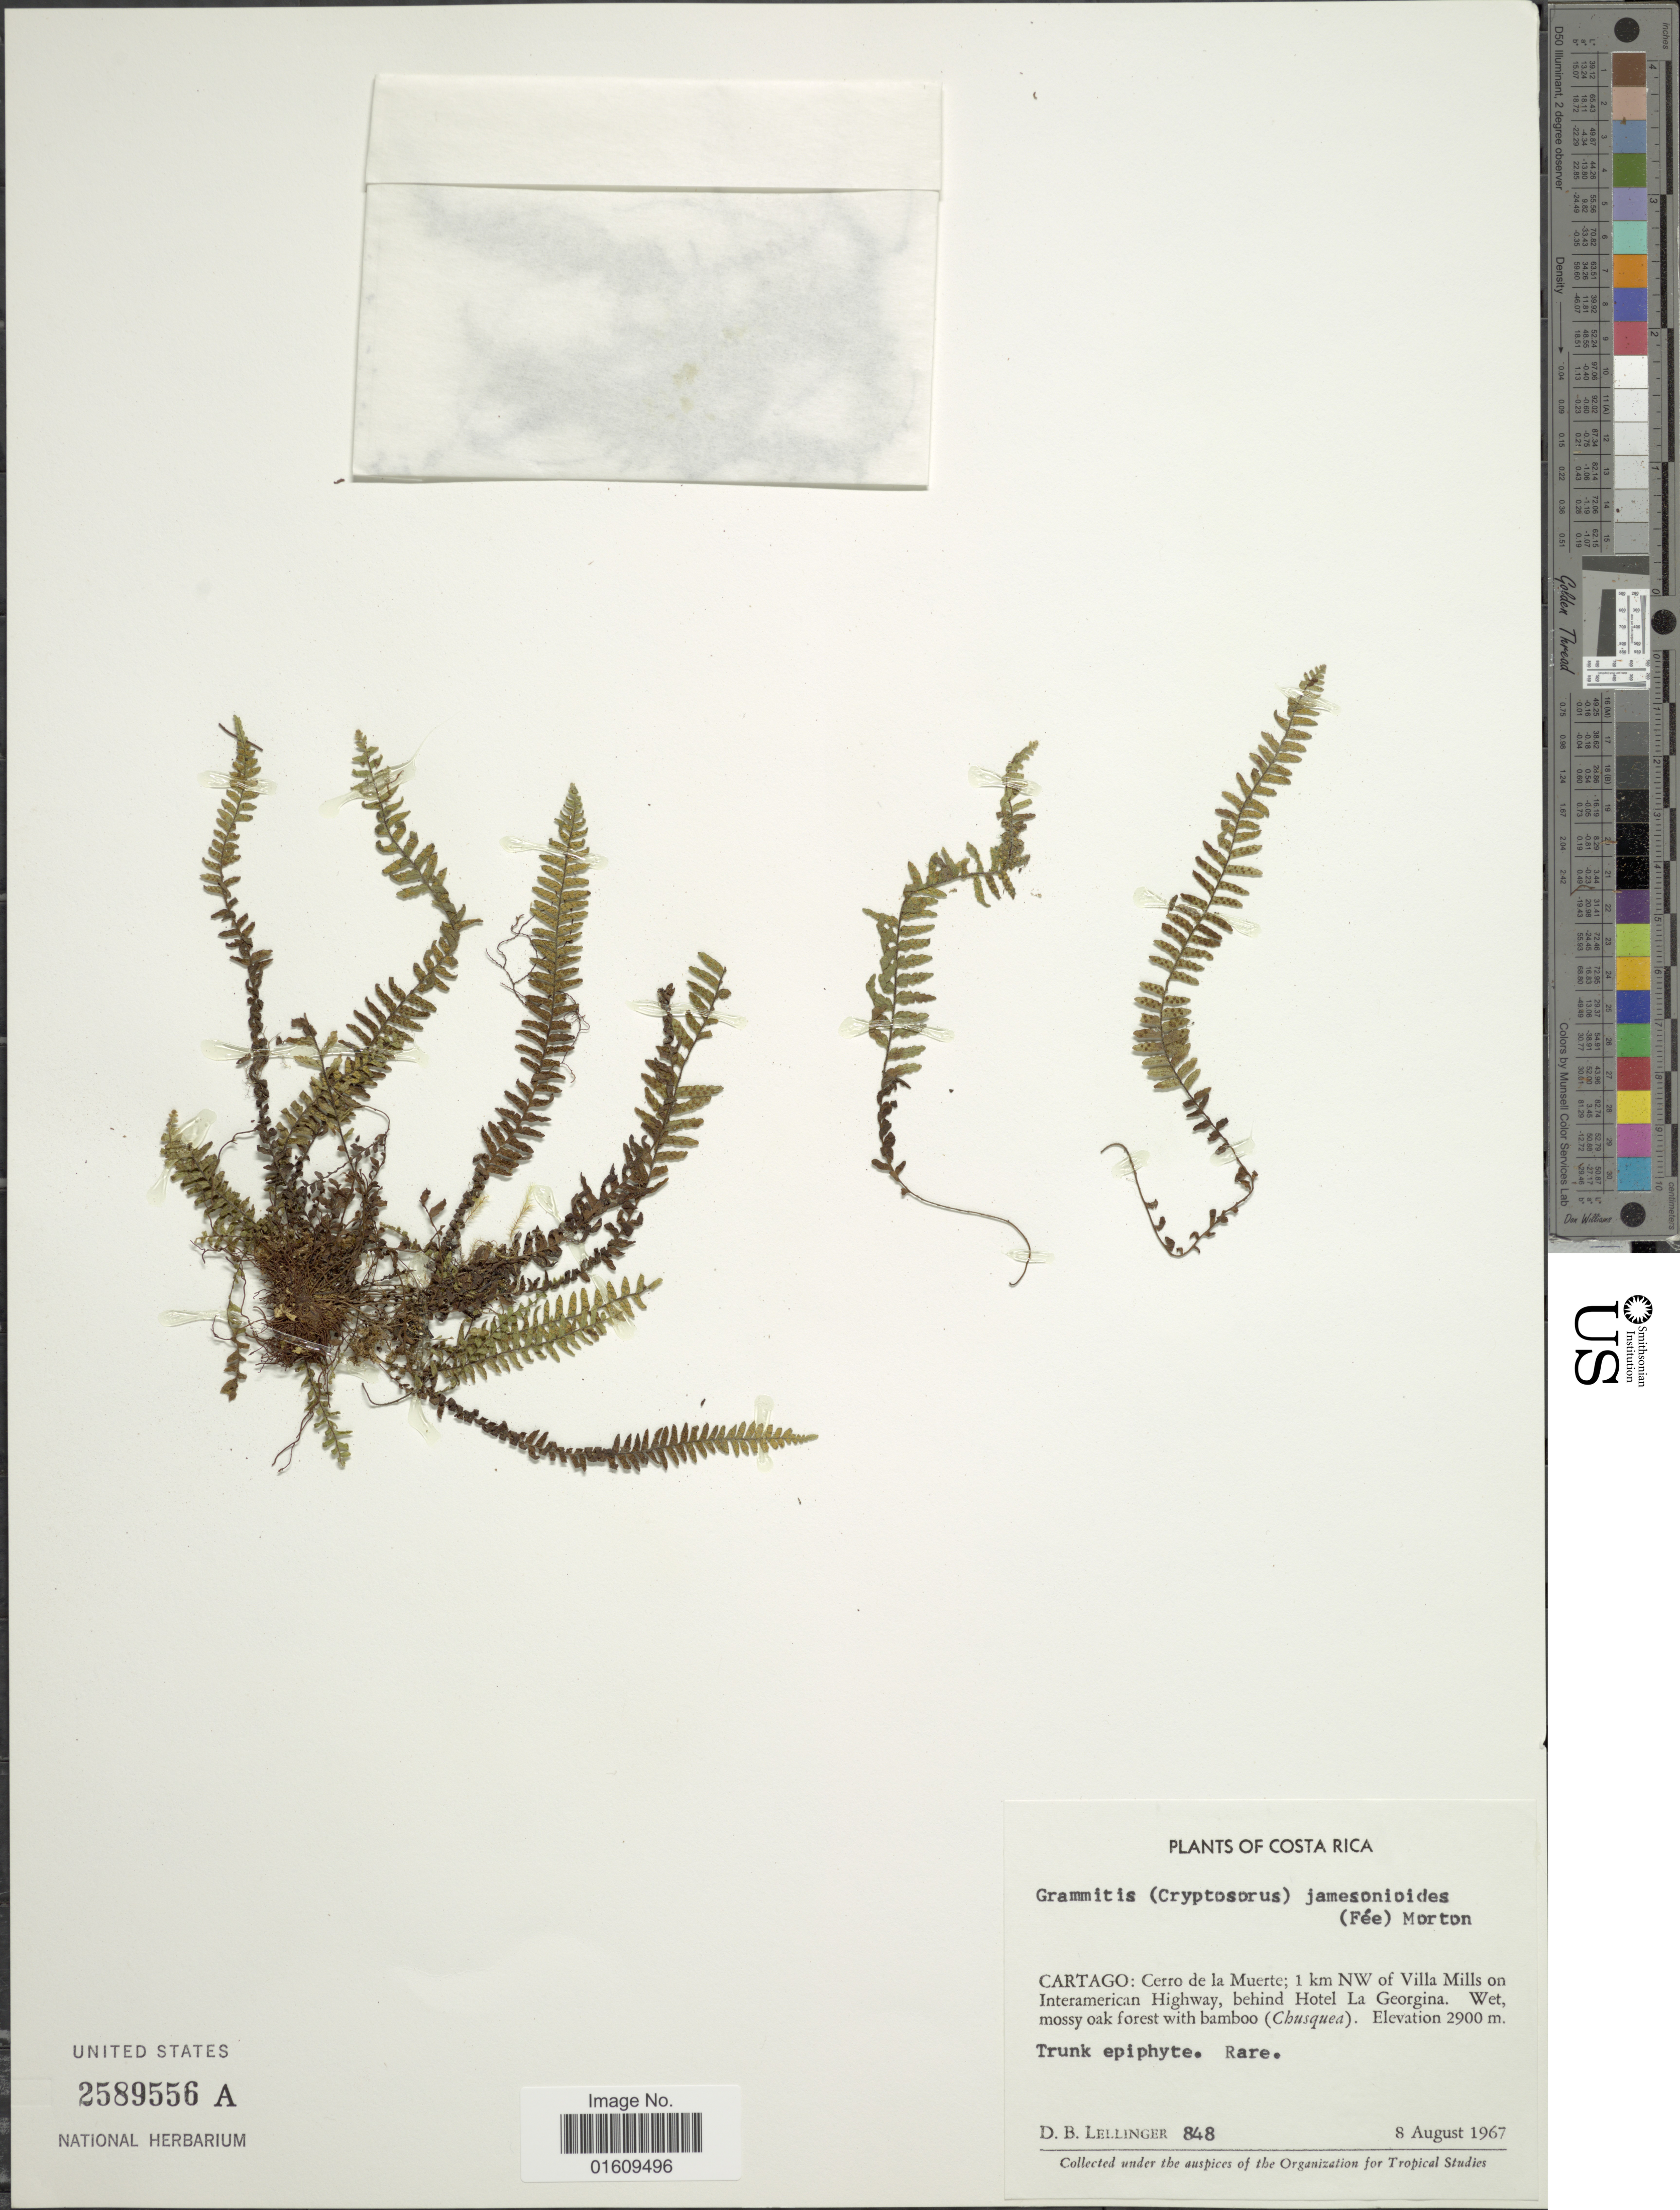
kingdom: Plantae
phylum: Tracheophyta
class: Polypodiopsida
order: Polypodiales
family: Polypodiaceae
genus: Galactodenia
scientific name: Galactodenia subscabra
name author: (Klotzsch) Sundue & Labiak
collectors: D. B. Lellinger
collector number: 848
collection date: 1967-08-08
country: Costa Rica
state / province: Cartago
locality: Cerro de la Muerte; 1 km NW of Villa Mills on Interamerican Highway, behind Hotel La Georgia.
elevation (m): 2900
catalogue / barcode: US 2589556A